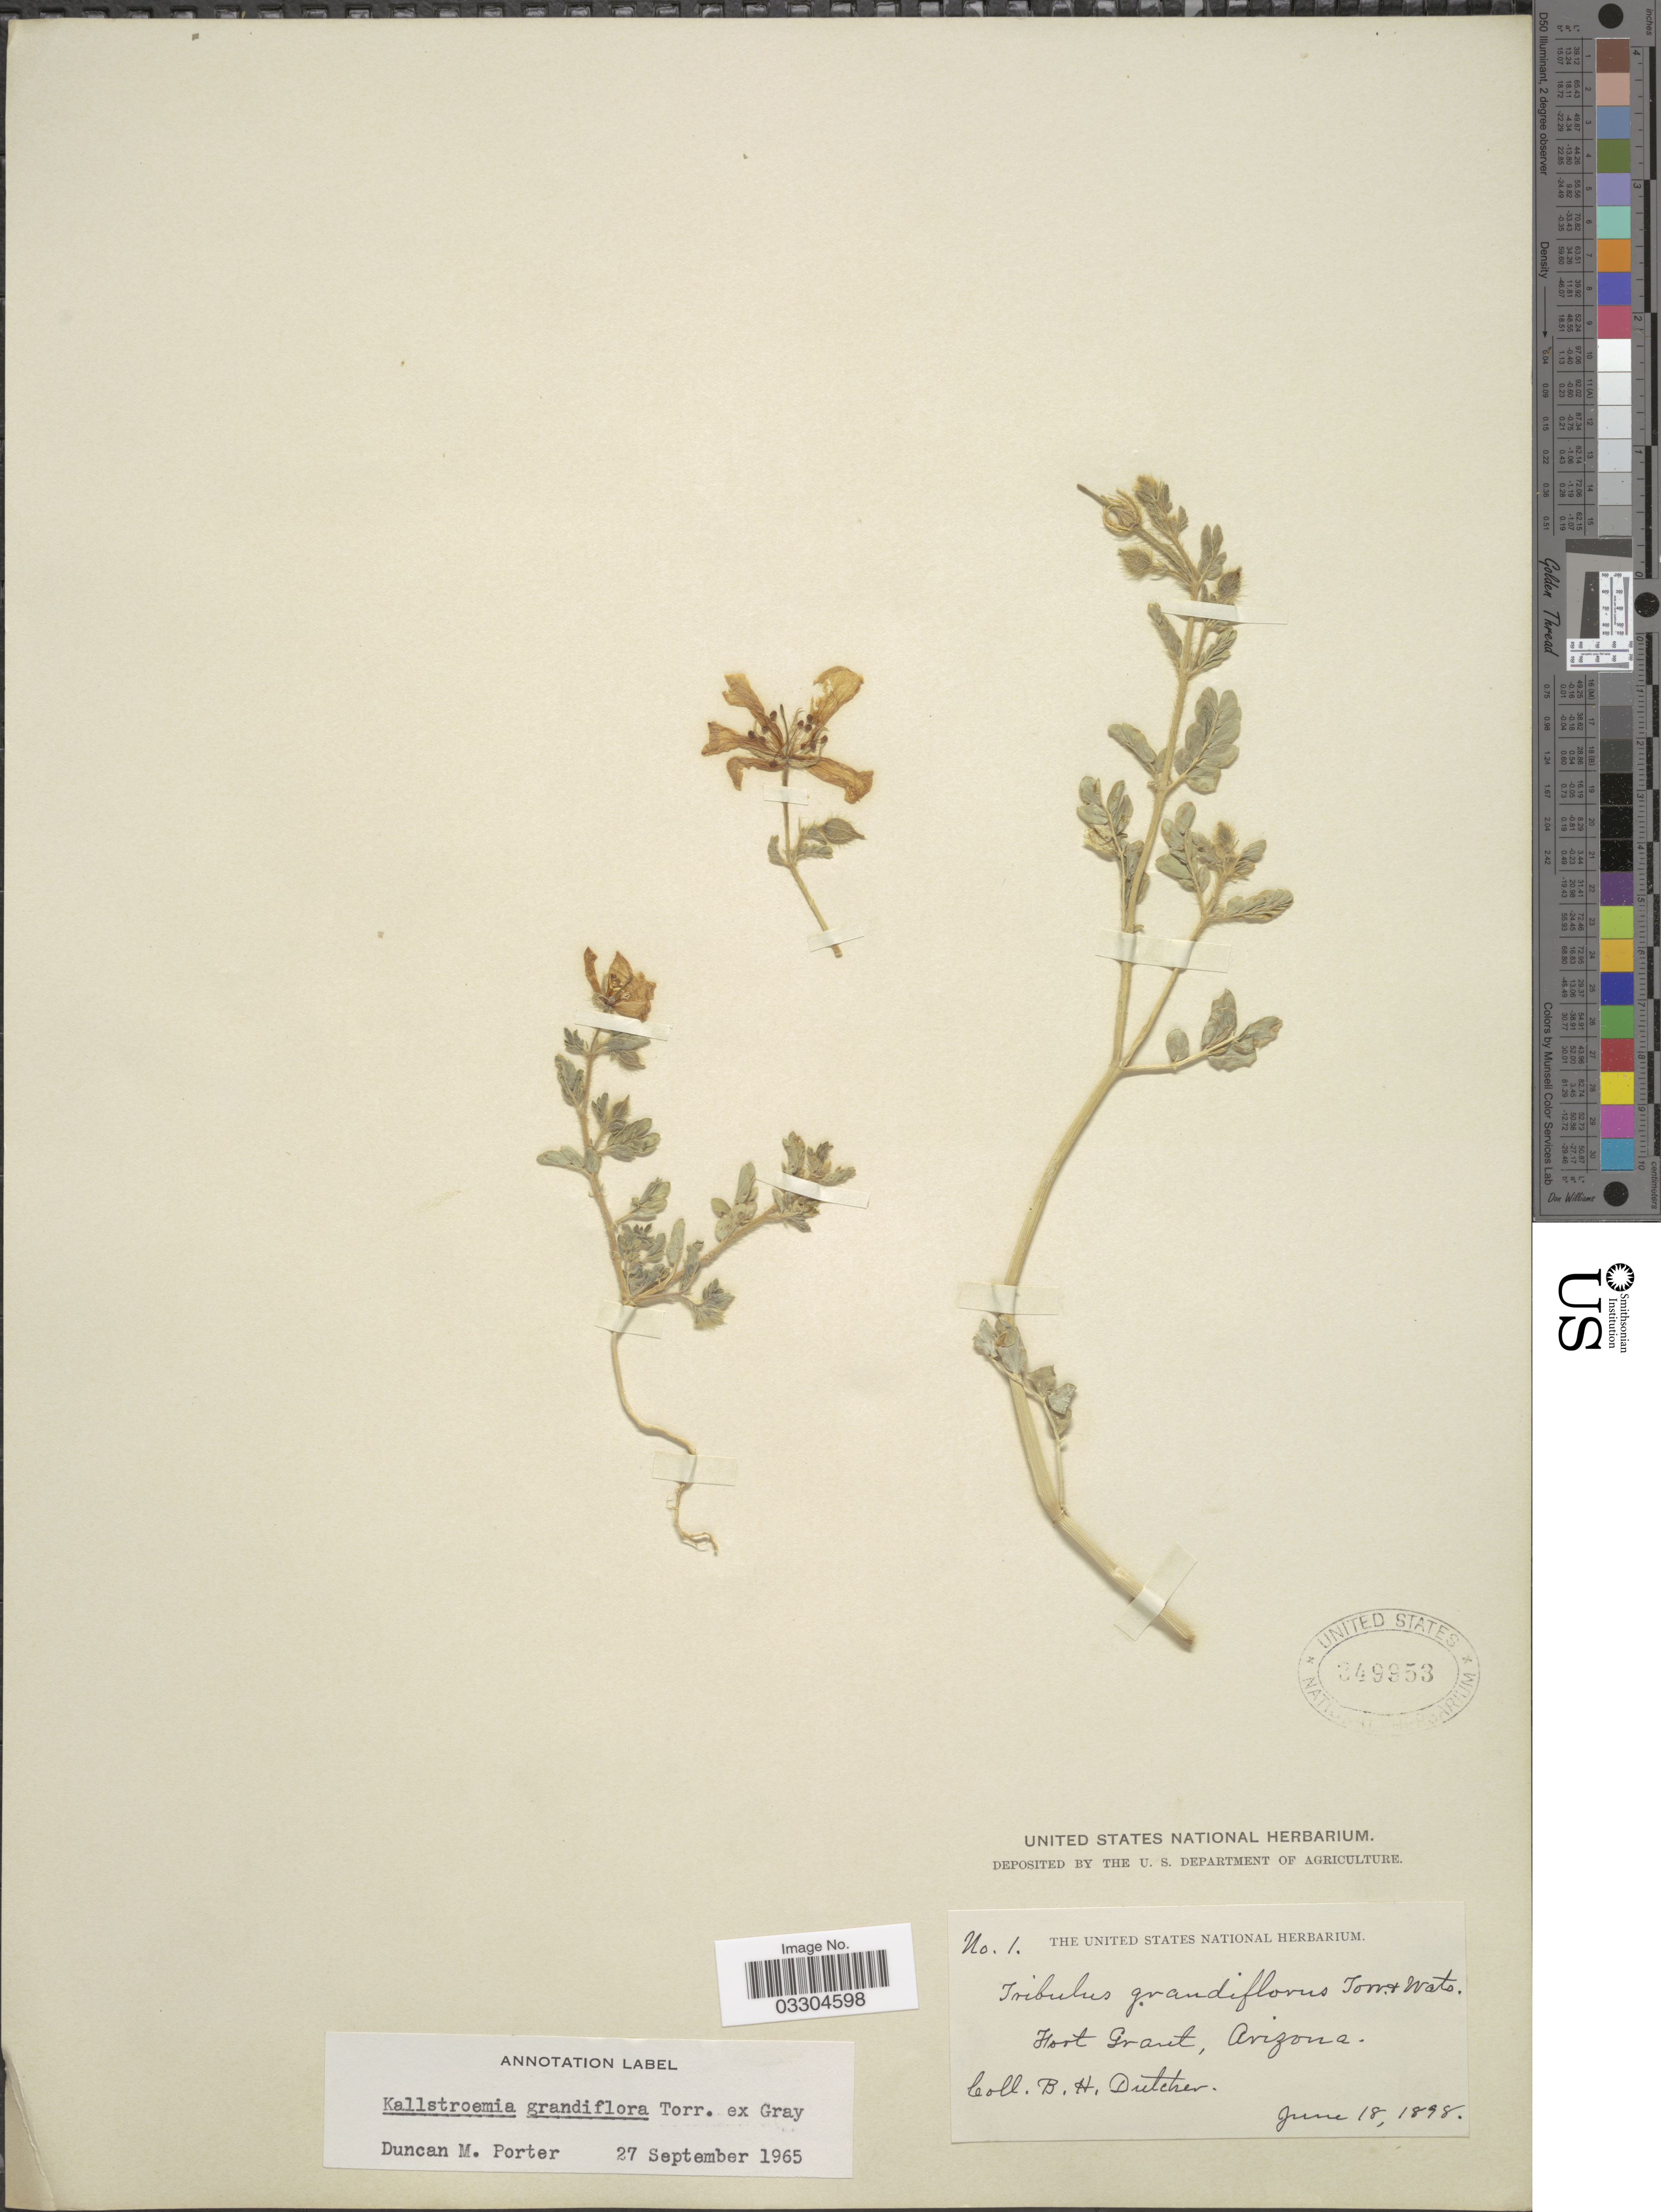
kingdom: Plantae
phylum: Tracheophyta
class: Magnoliopsida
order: Zygophyllales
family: Zygophyllaceae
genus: Kallstroemia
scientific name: Kallstroemia grandiflora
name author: Torr. ex A. Gray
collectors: B. H. Dutcher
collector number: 1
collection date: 1898-06-18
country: United States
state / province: Arizona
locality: Fort Grant.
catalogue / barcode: US 349953